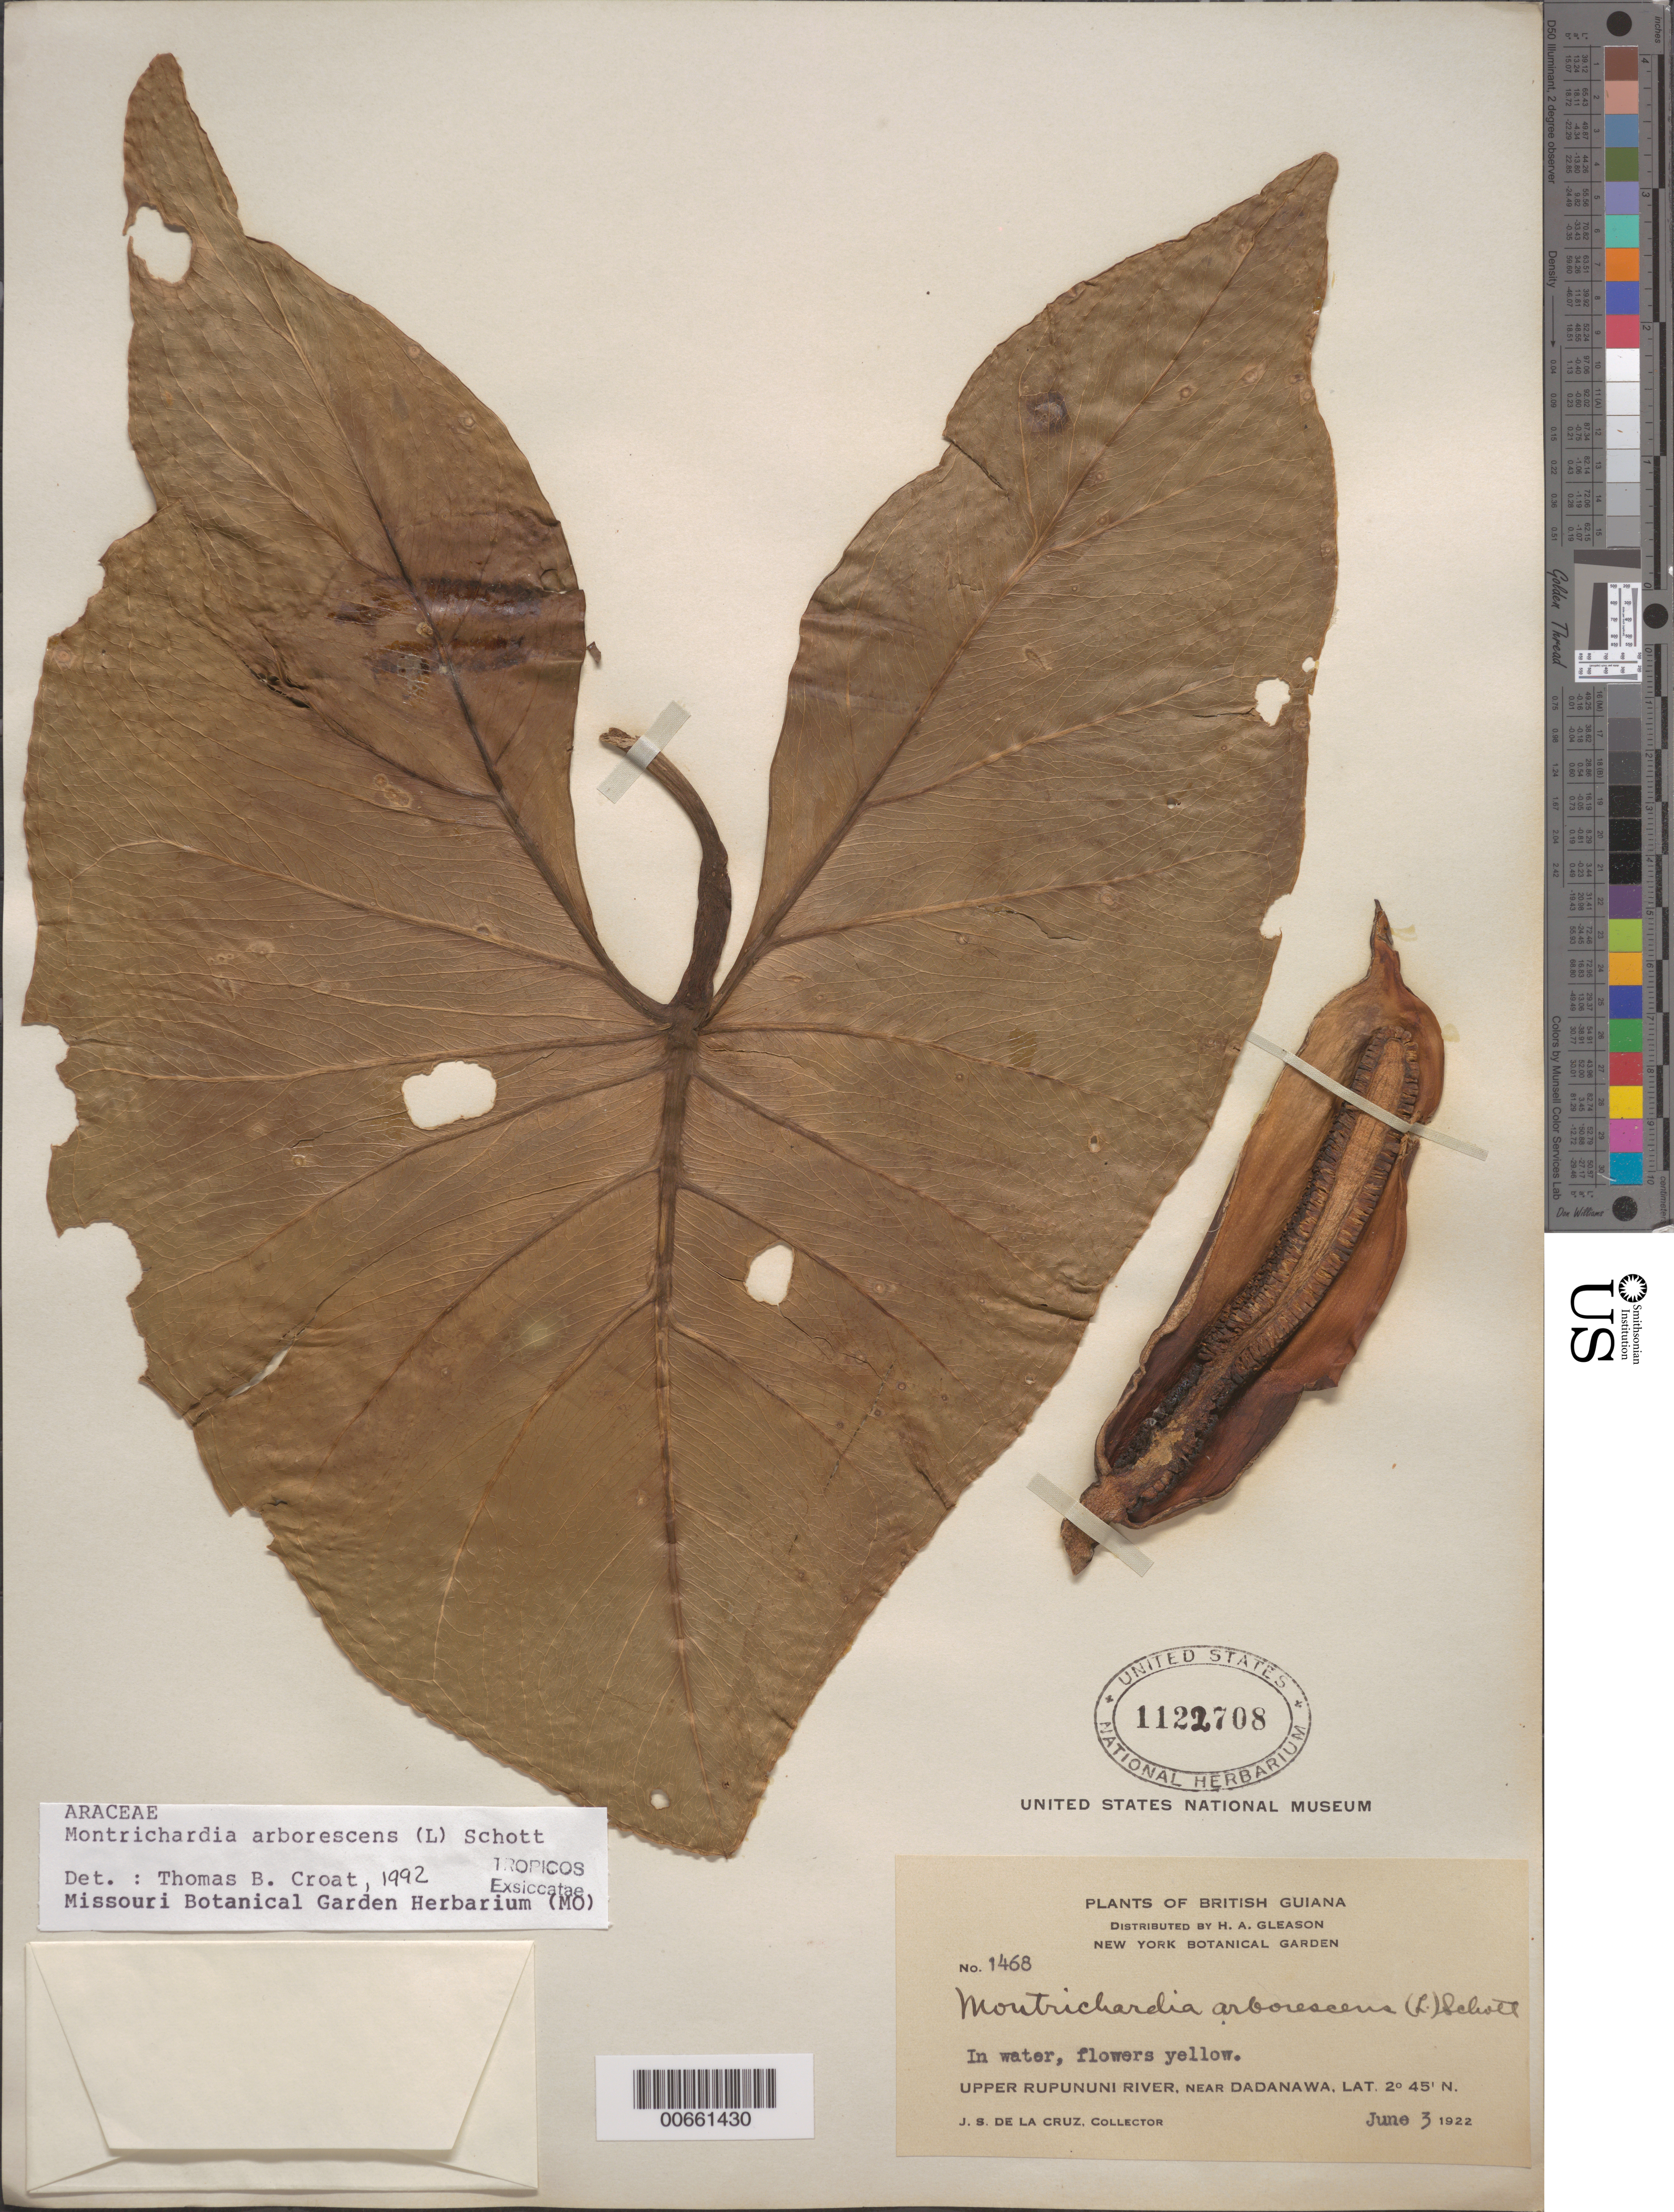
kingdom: Plantae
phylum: Tracheophyta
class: Liliopsida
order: Alismatales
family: Araceae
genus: Montrichardia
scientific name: Montrichardia arborescens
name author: (L.) Schott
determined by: Croat, Thomas B., Missouri Botanical Garden (MO)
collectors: J. S. de la Cruz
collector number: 1468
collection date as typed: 3-Jun-22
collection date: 1922-06-03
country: Guyana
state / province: U. Takutu-U. Essequibo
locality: Dadanawa, vic., upper Rupununi R.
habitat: In water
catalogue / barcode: US 1122708